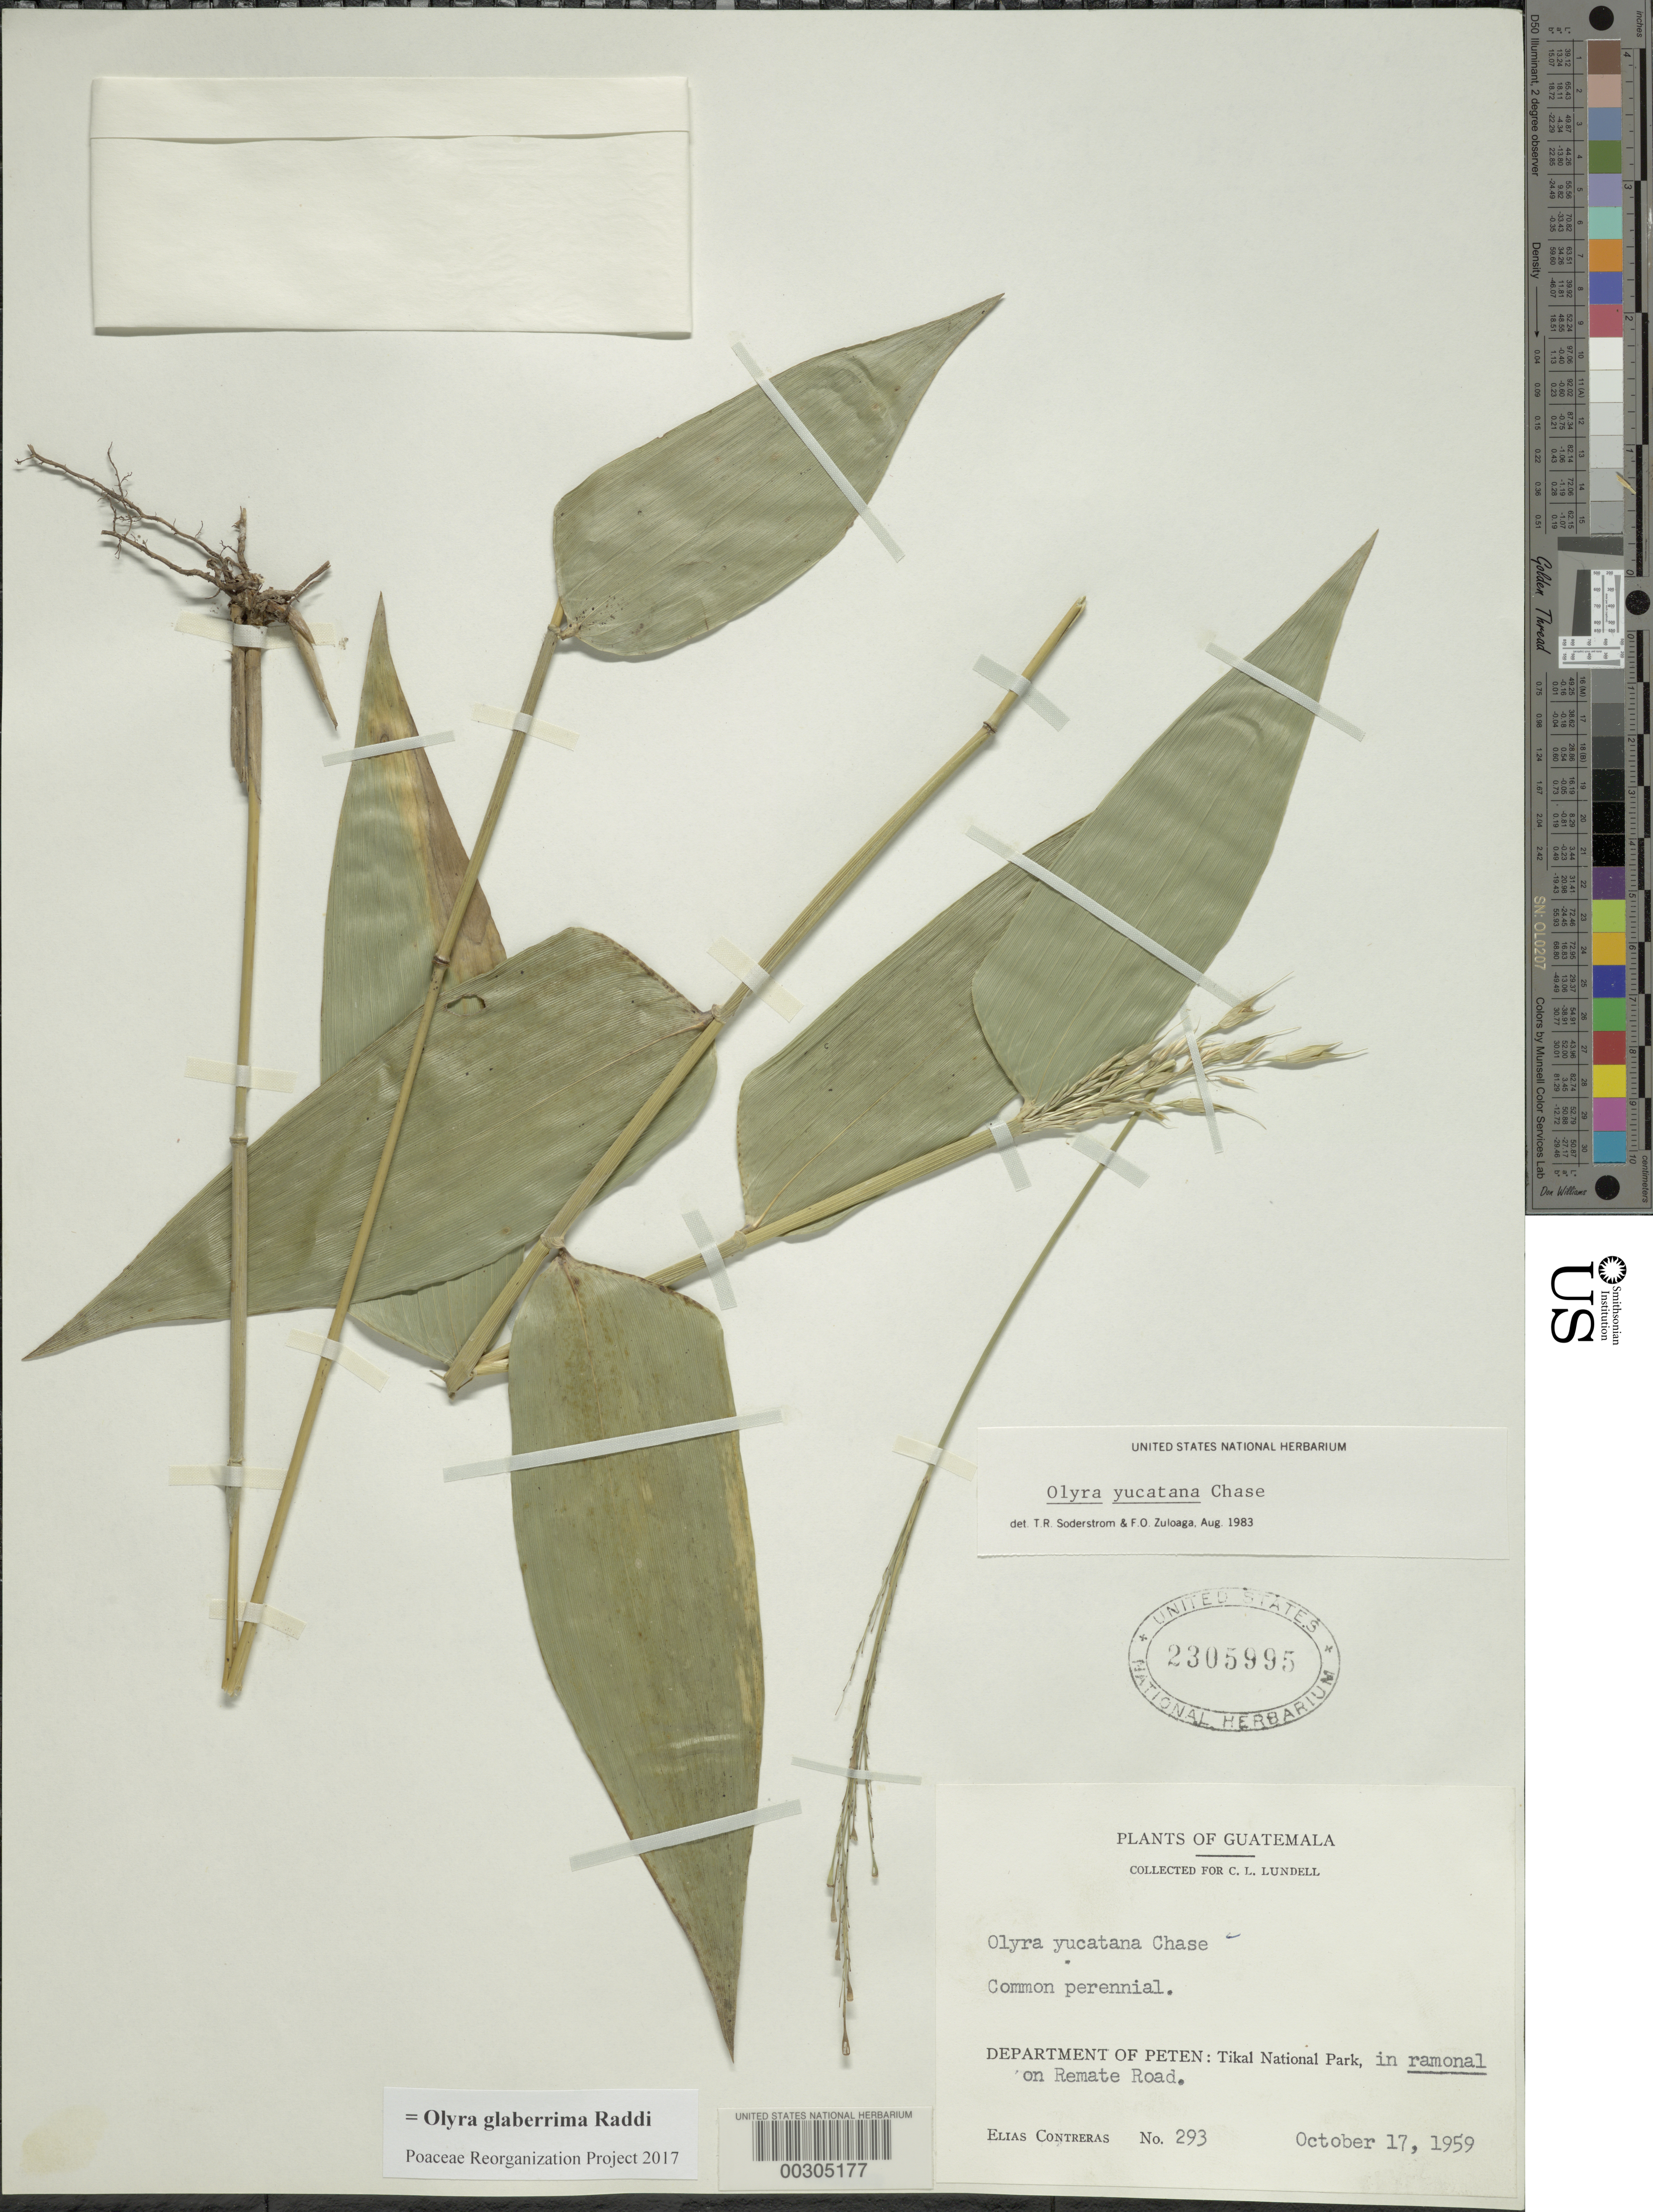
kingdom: Plantae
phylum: Tracheophyta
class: Liliopsida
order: Poales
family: Poaceae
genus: Olyra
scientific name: Olyra glaberrima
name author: Raddi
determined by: Poaceae Reorganization Project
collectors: E. Contreras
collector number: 293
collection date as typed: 17 Oct 1959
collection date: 1959-10-17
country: Guatemala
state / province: El Petén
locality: Tikal National Park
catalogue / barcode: US 2305995